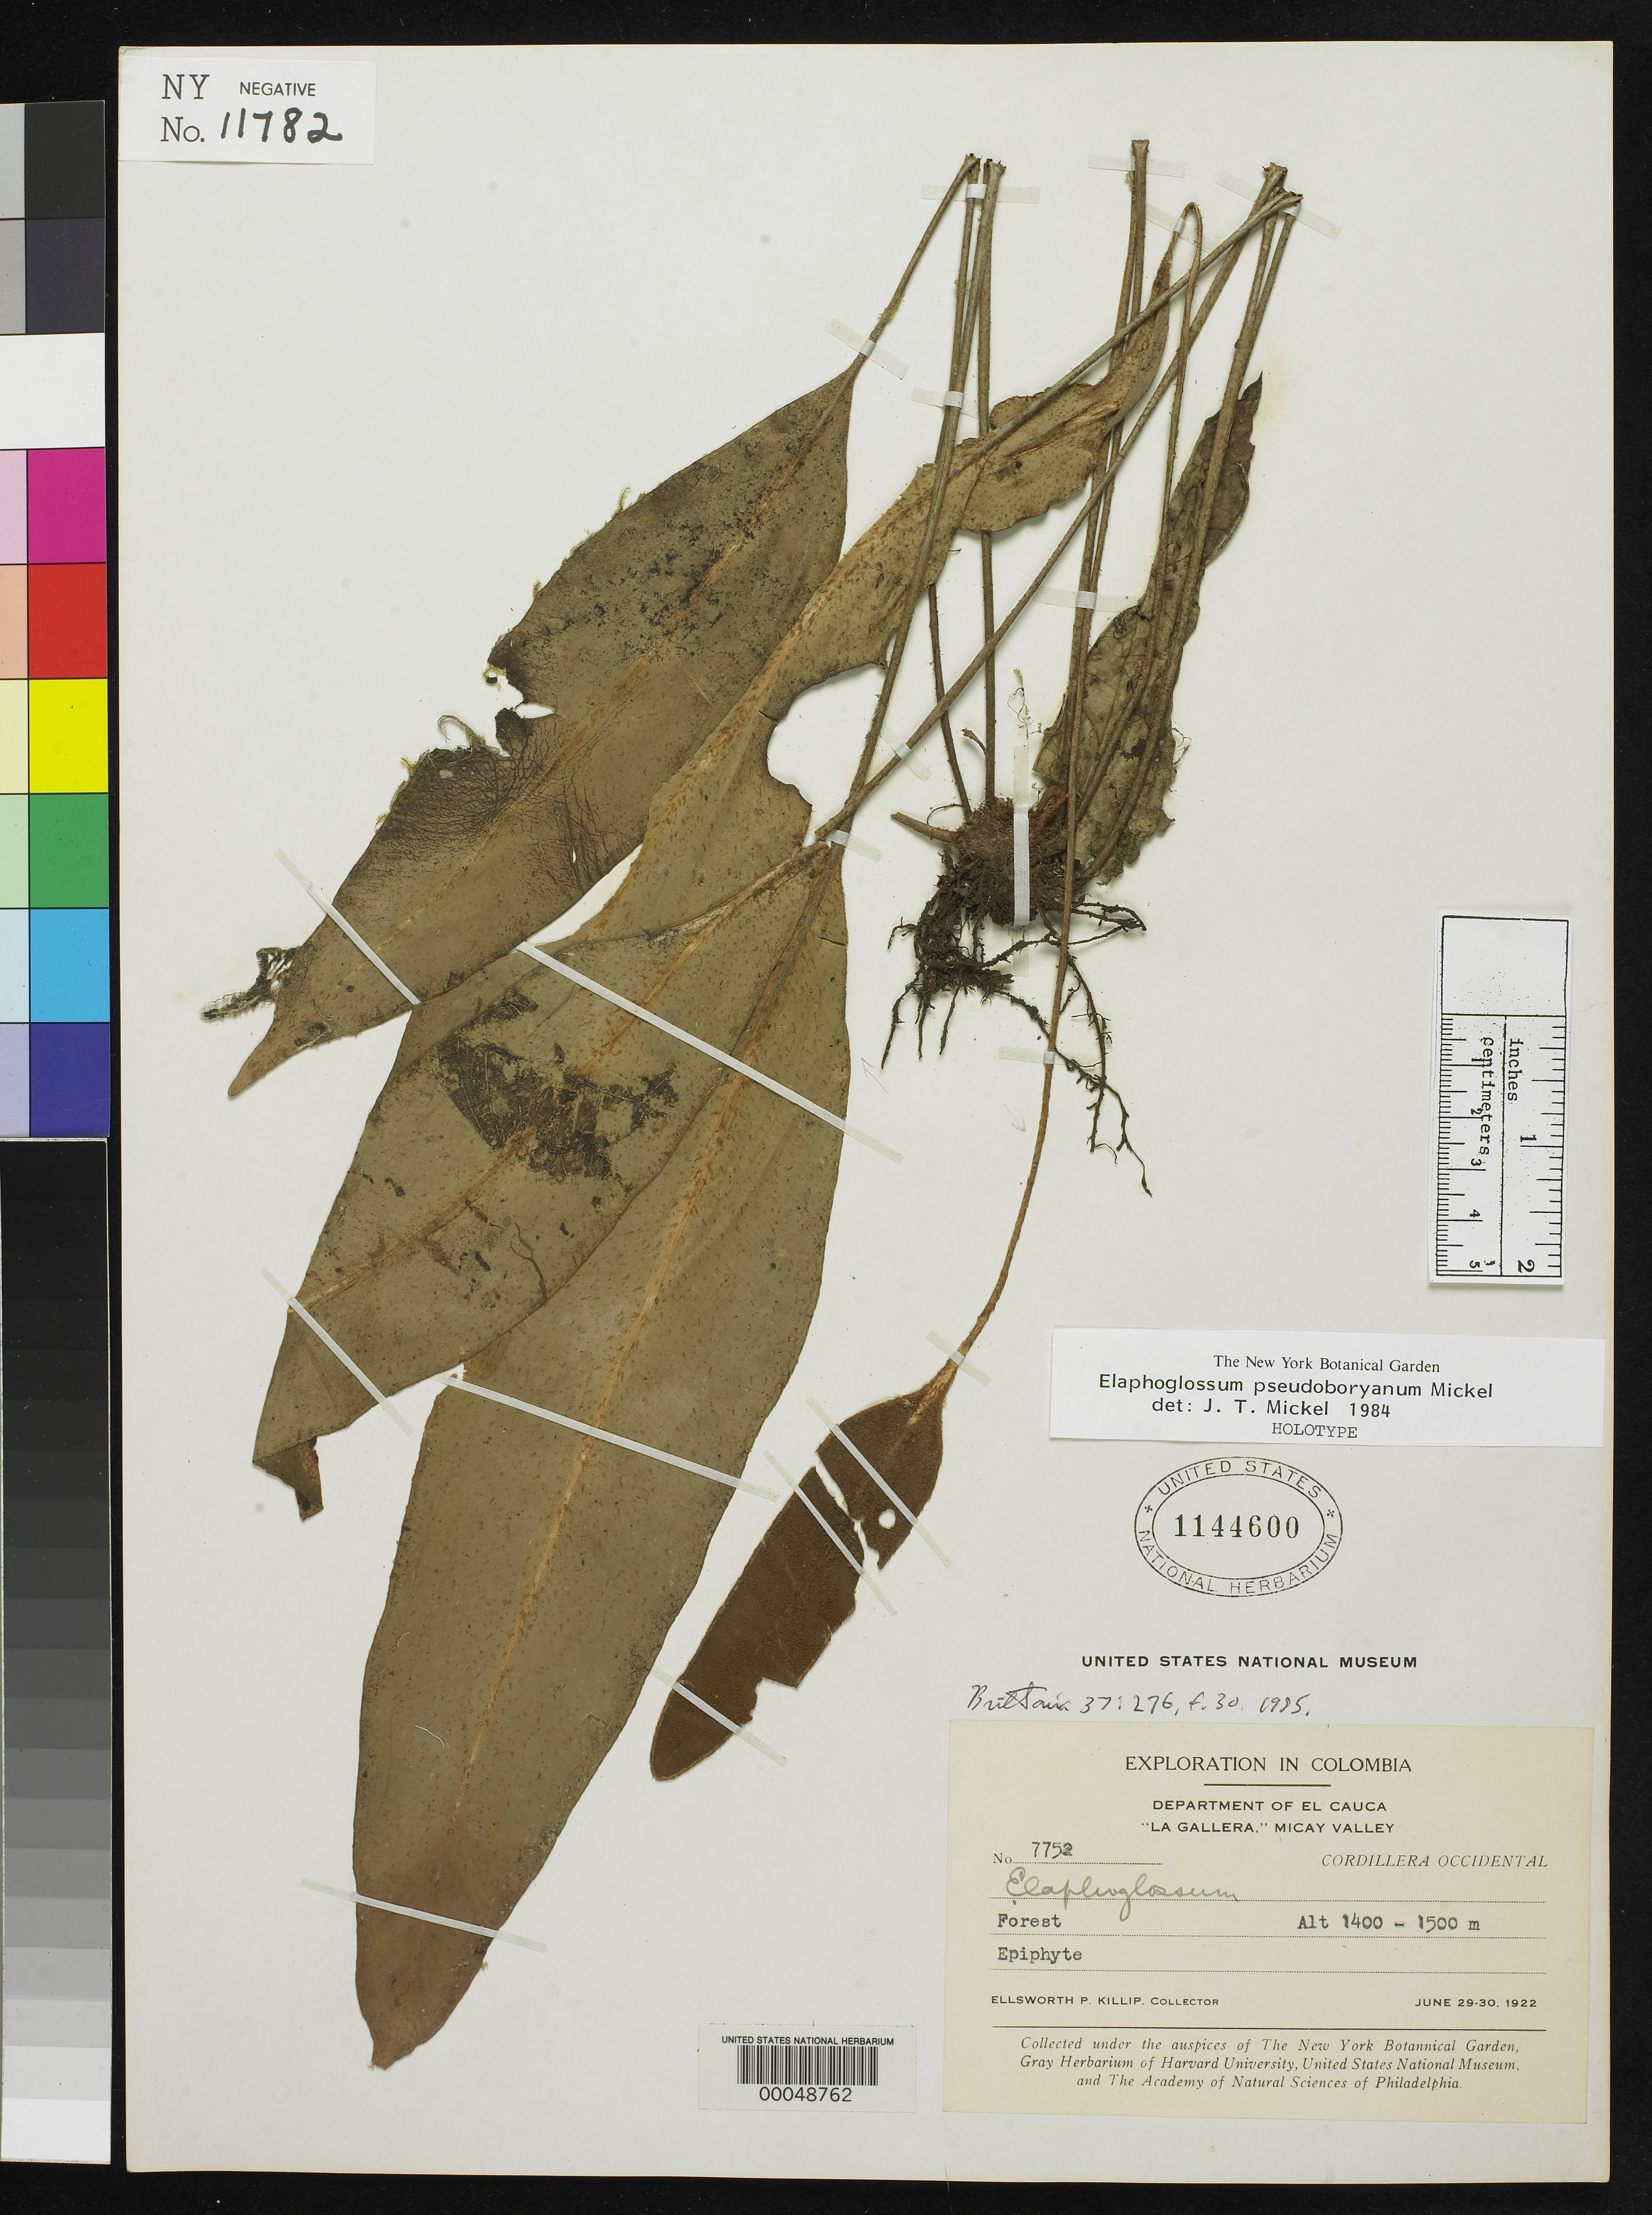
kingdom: Plantae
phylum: Tracheophyta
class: Polypodiopsida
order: Polypodiales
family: Dryopteridaceae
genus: Elaphoglossum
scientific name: Elaphoglossum pseudoboryanum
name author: Mickel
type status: Holotype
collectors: E. P. Killip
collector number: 7752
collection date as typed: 29 Jun 1922 to 30 Jun 1922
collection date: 1922-06-29/1922-06-30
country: Colombia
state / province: Cauca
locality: Micay Valley, La Gallera.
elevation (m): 1400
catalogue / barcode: US 1144600